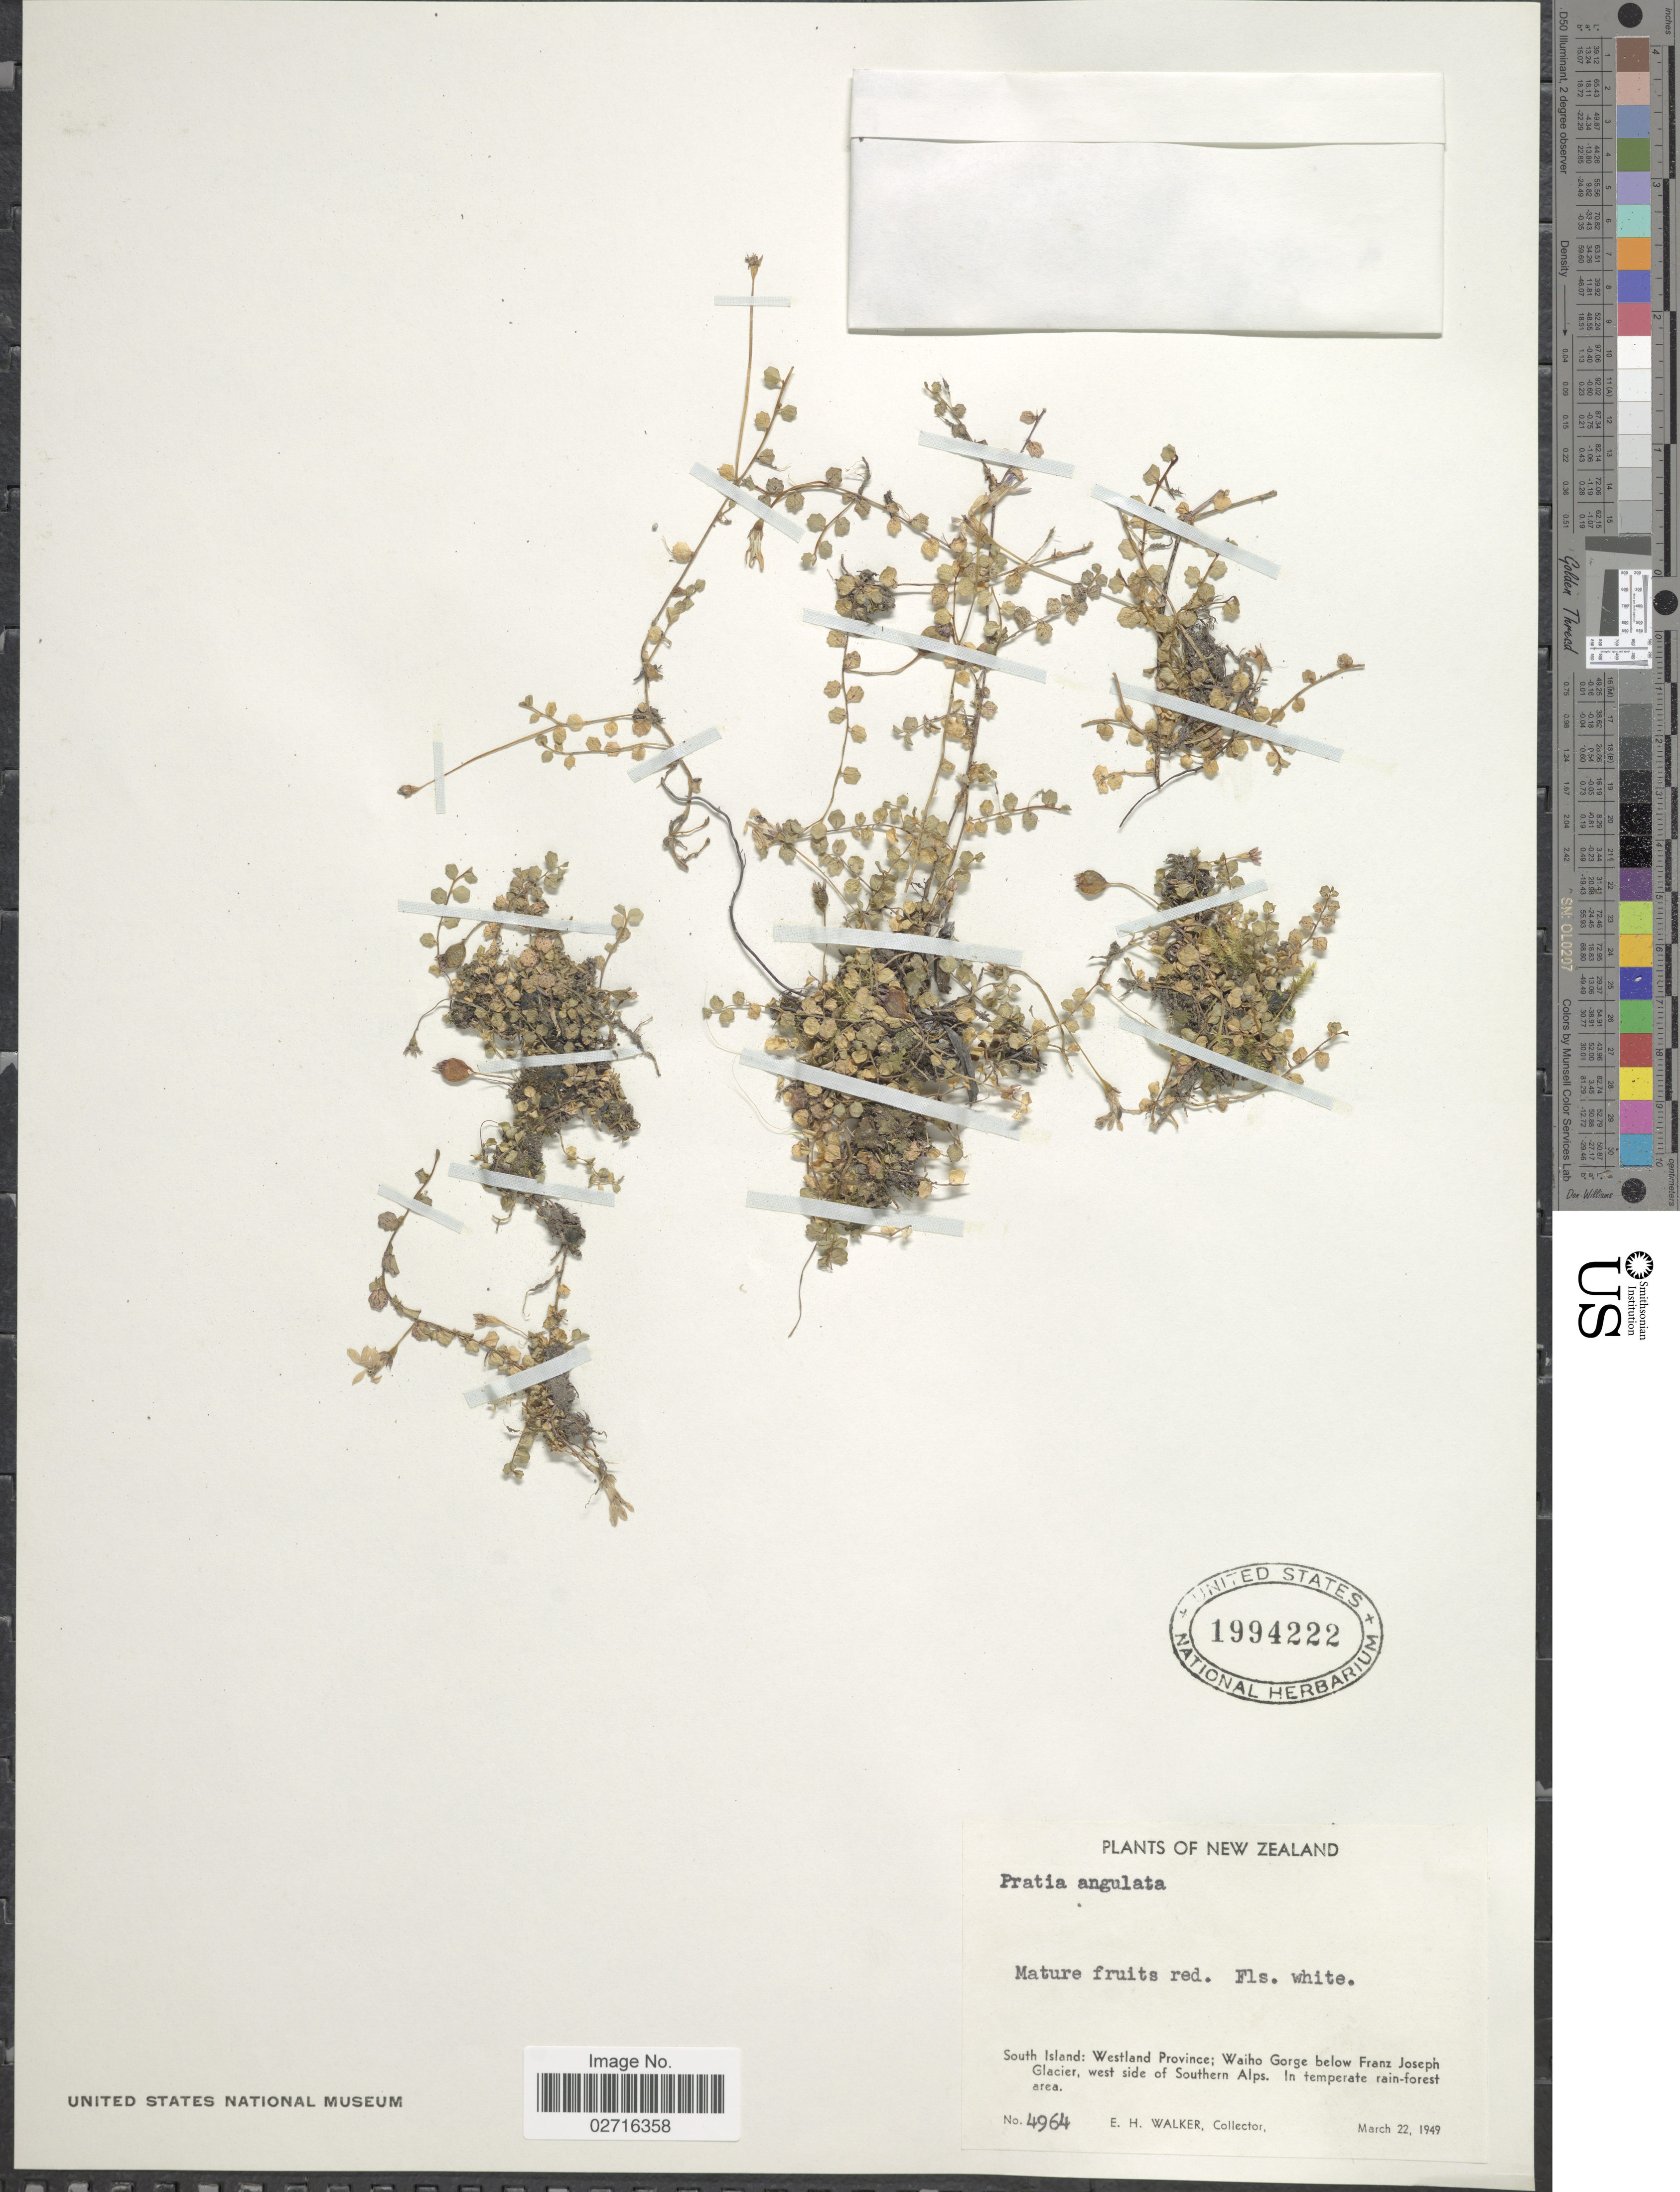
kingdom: Plantae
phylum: Tracheophyta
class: Magnoliopsida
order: Asterales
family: Campanulaceae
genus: Pratia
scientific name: Pratia angulata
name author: (G. Forst.) Hook. f.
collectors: E. H. Walker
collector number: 4964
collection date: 1949-03-22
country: New Zealand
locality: South Island: Westland Province; Waiho Gorge below Franz Joseph Glacier, west side of Southern Alps. In temperate rain-forest area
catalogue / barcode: US 1994222